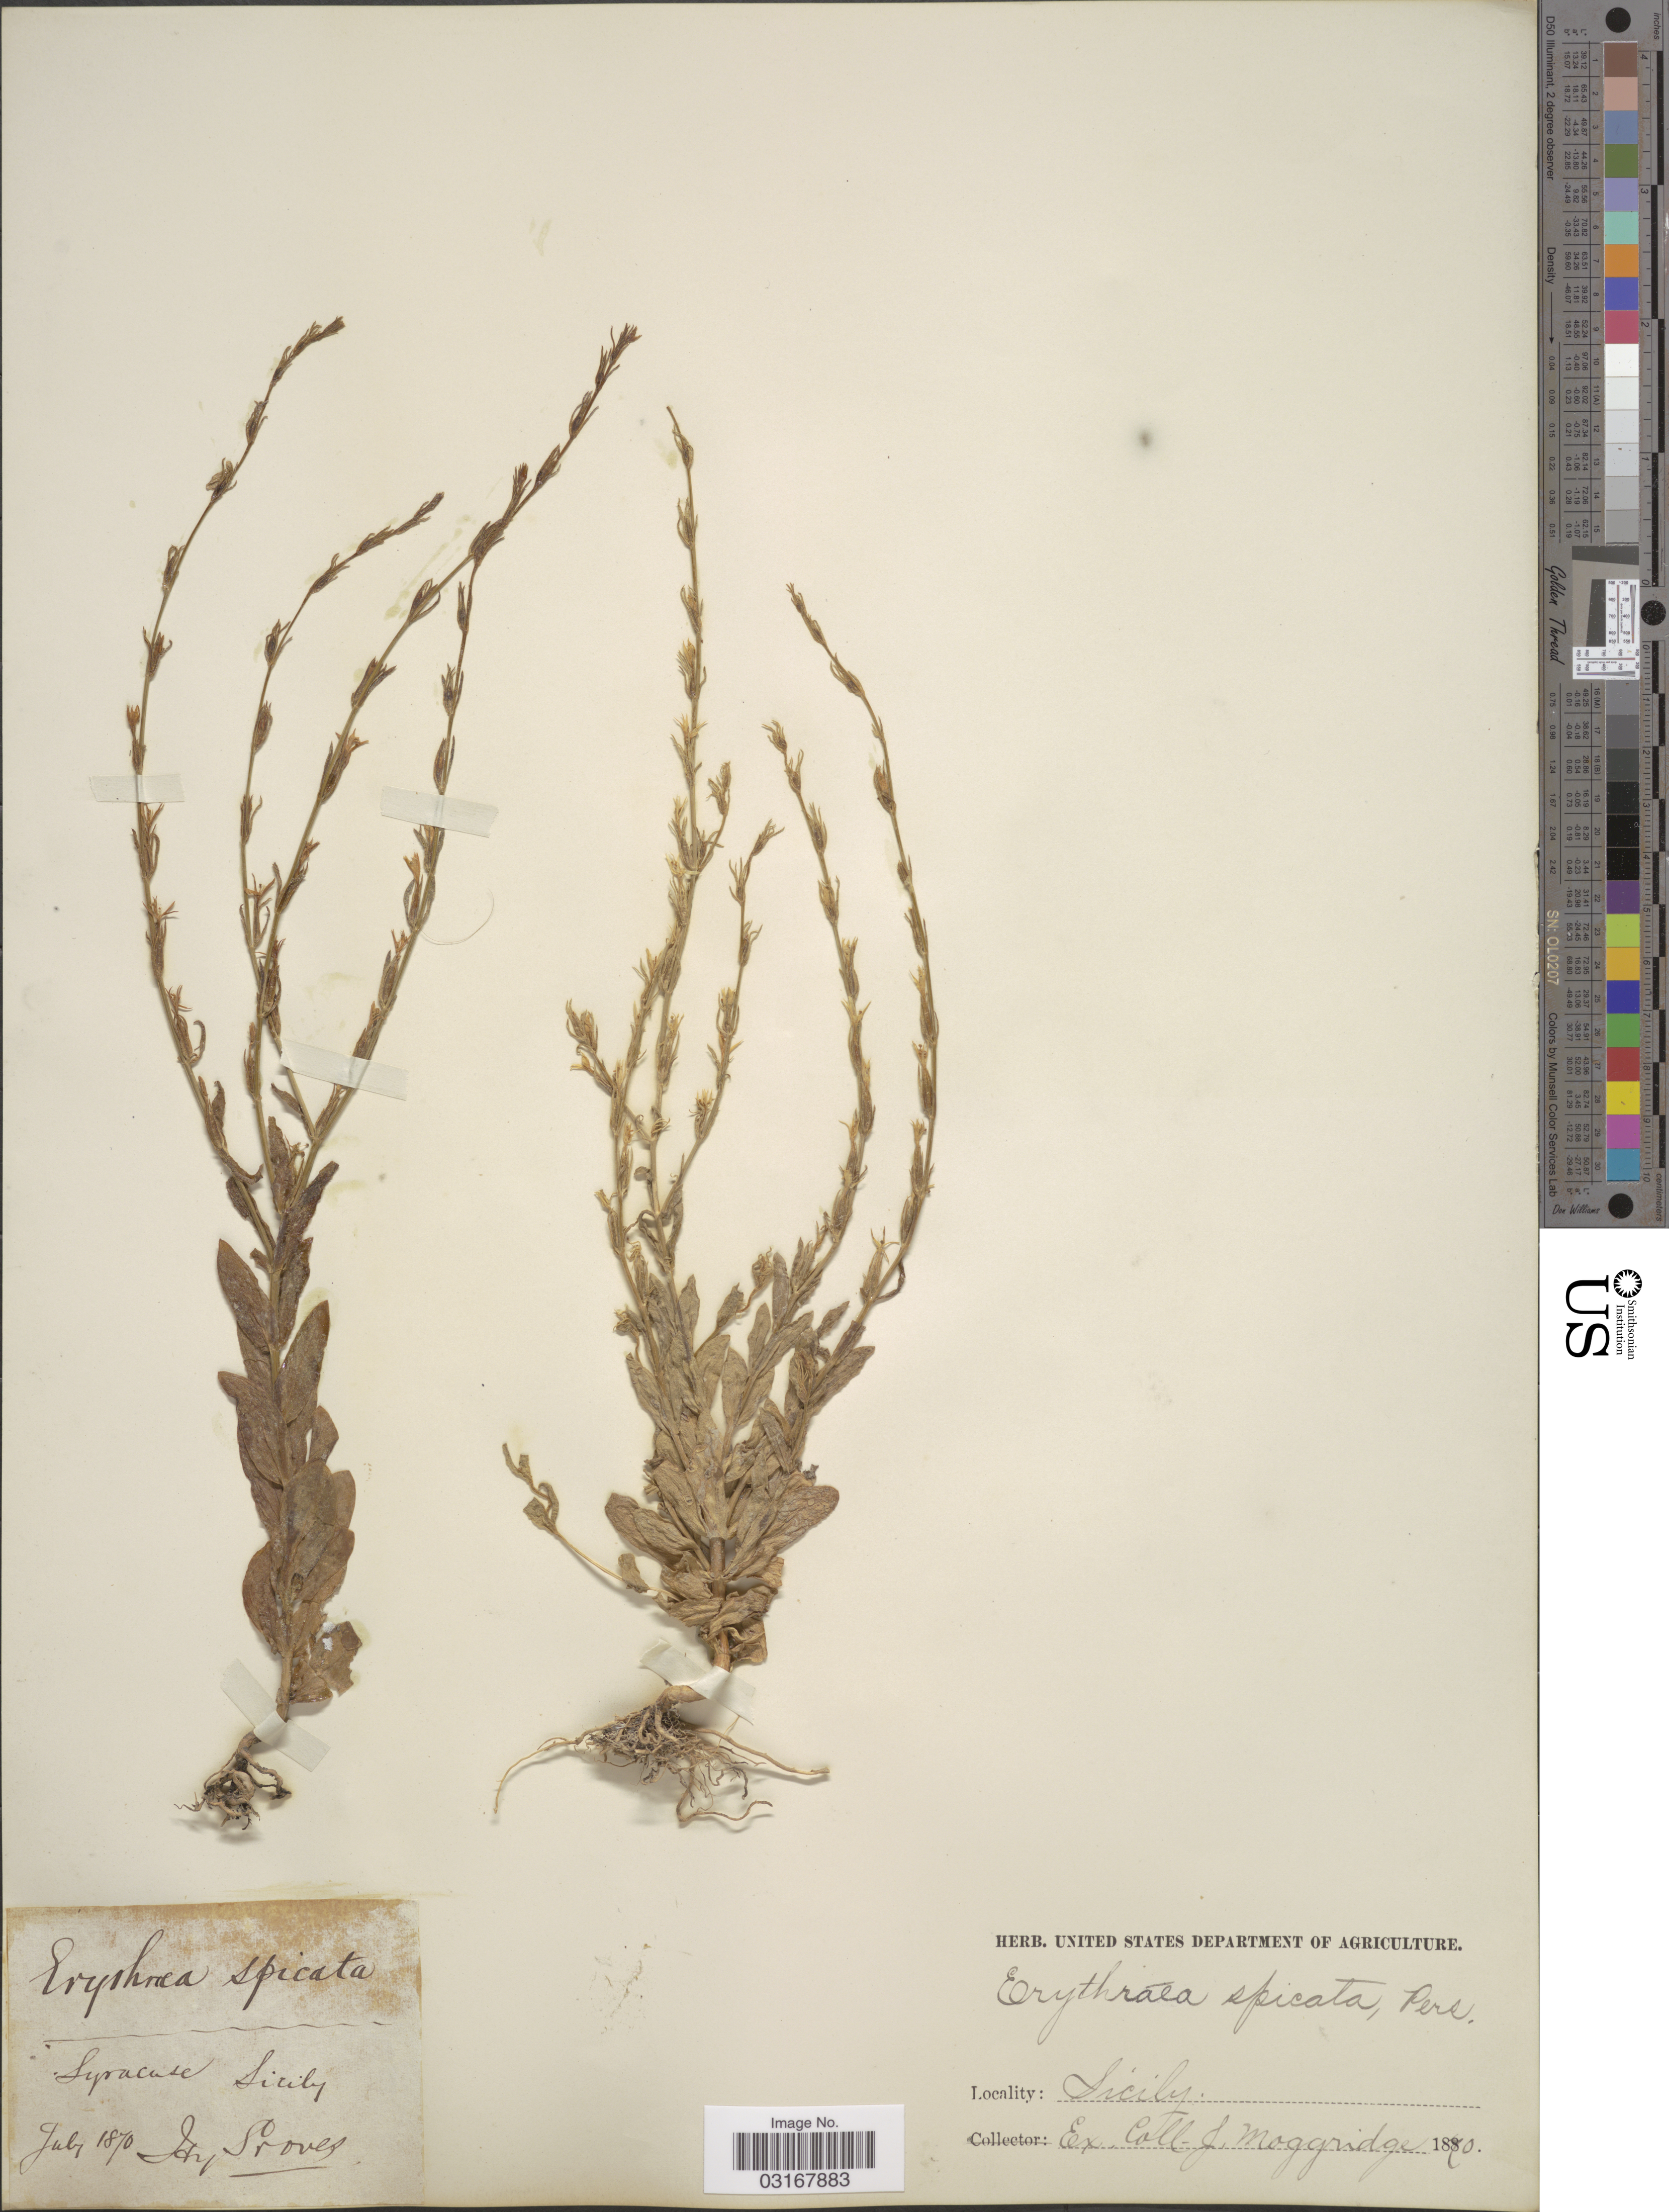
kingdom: Plantae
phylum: Tracheophyta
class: Magnoliopsida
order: Gentianales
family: Gentianaceae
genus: Centaurium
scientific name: Centaurium spicatum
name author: (L.) Fritsch ex Janch.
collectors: J. T. Moggridge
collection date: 1870-07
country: Italy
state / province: Siciliana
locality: Sicily.